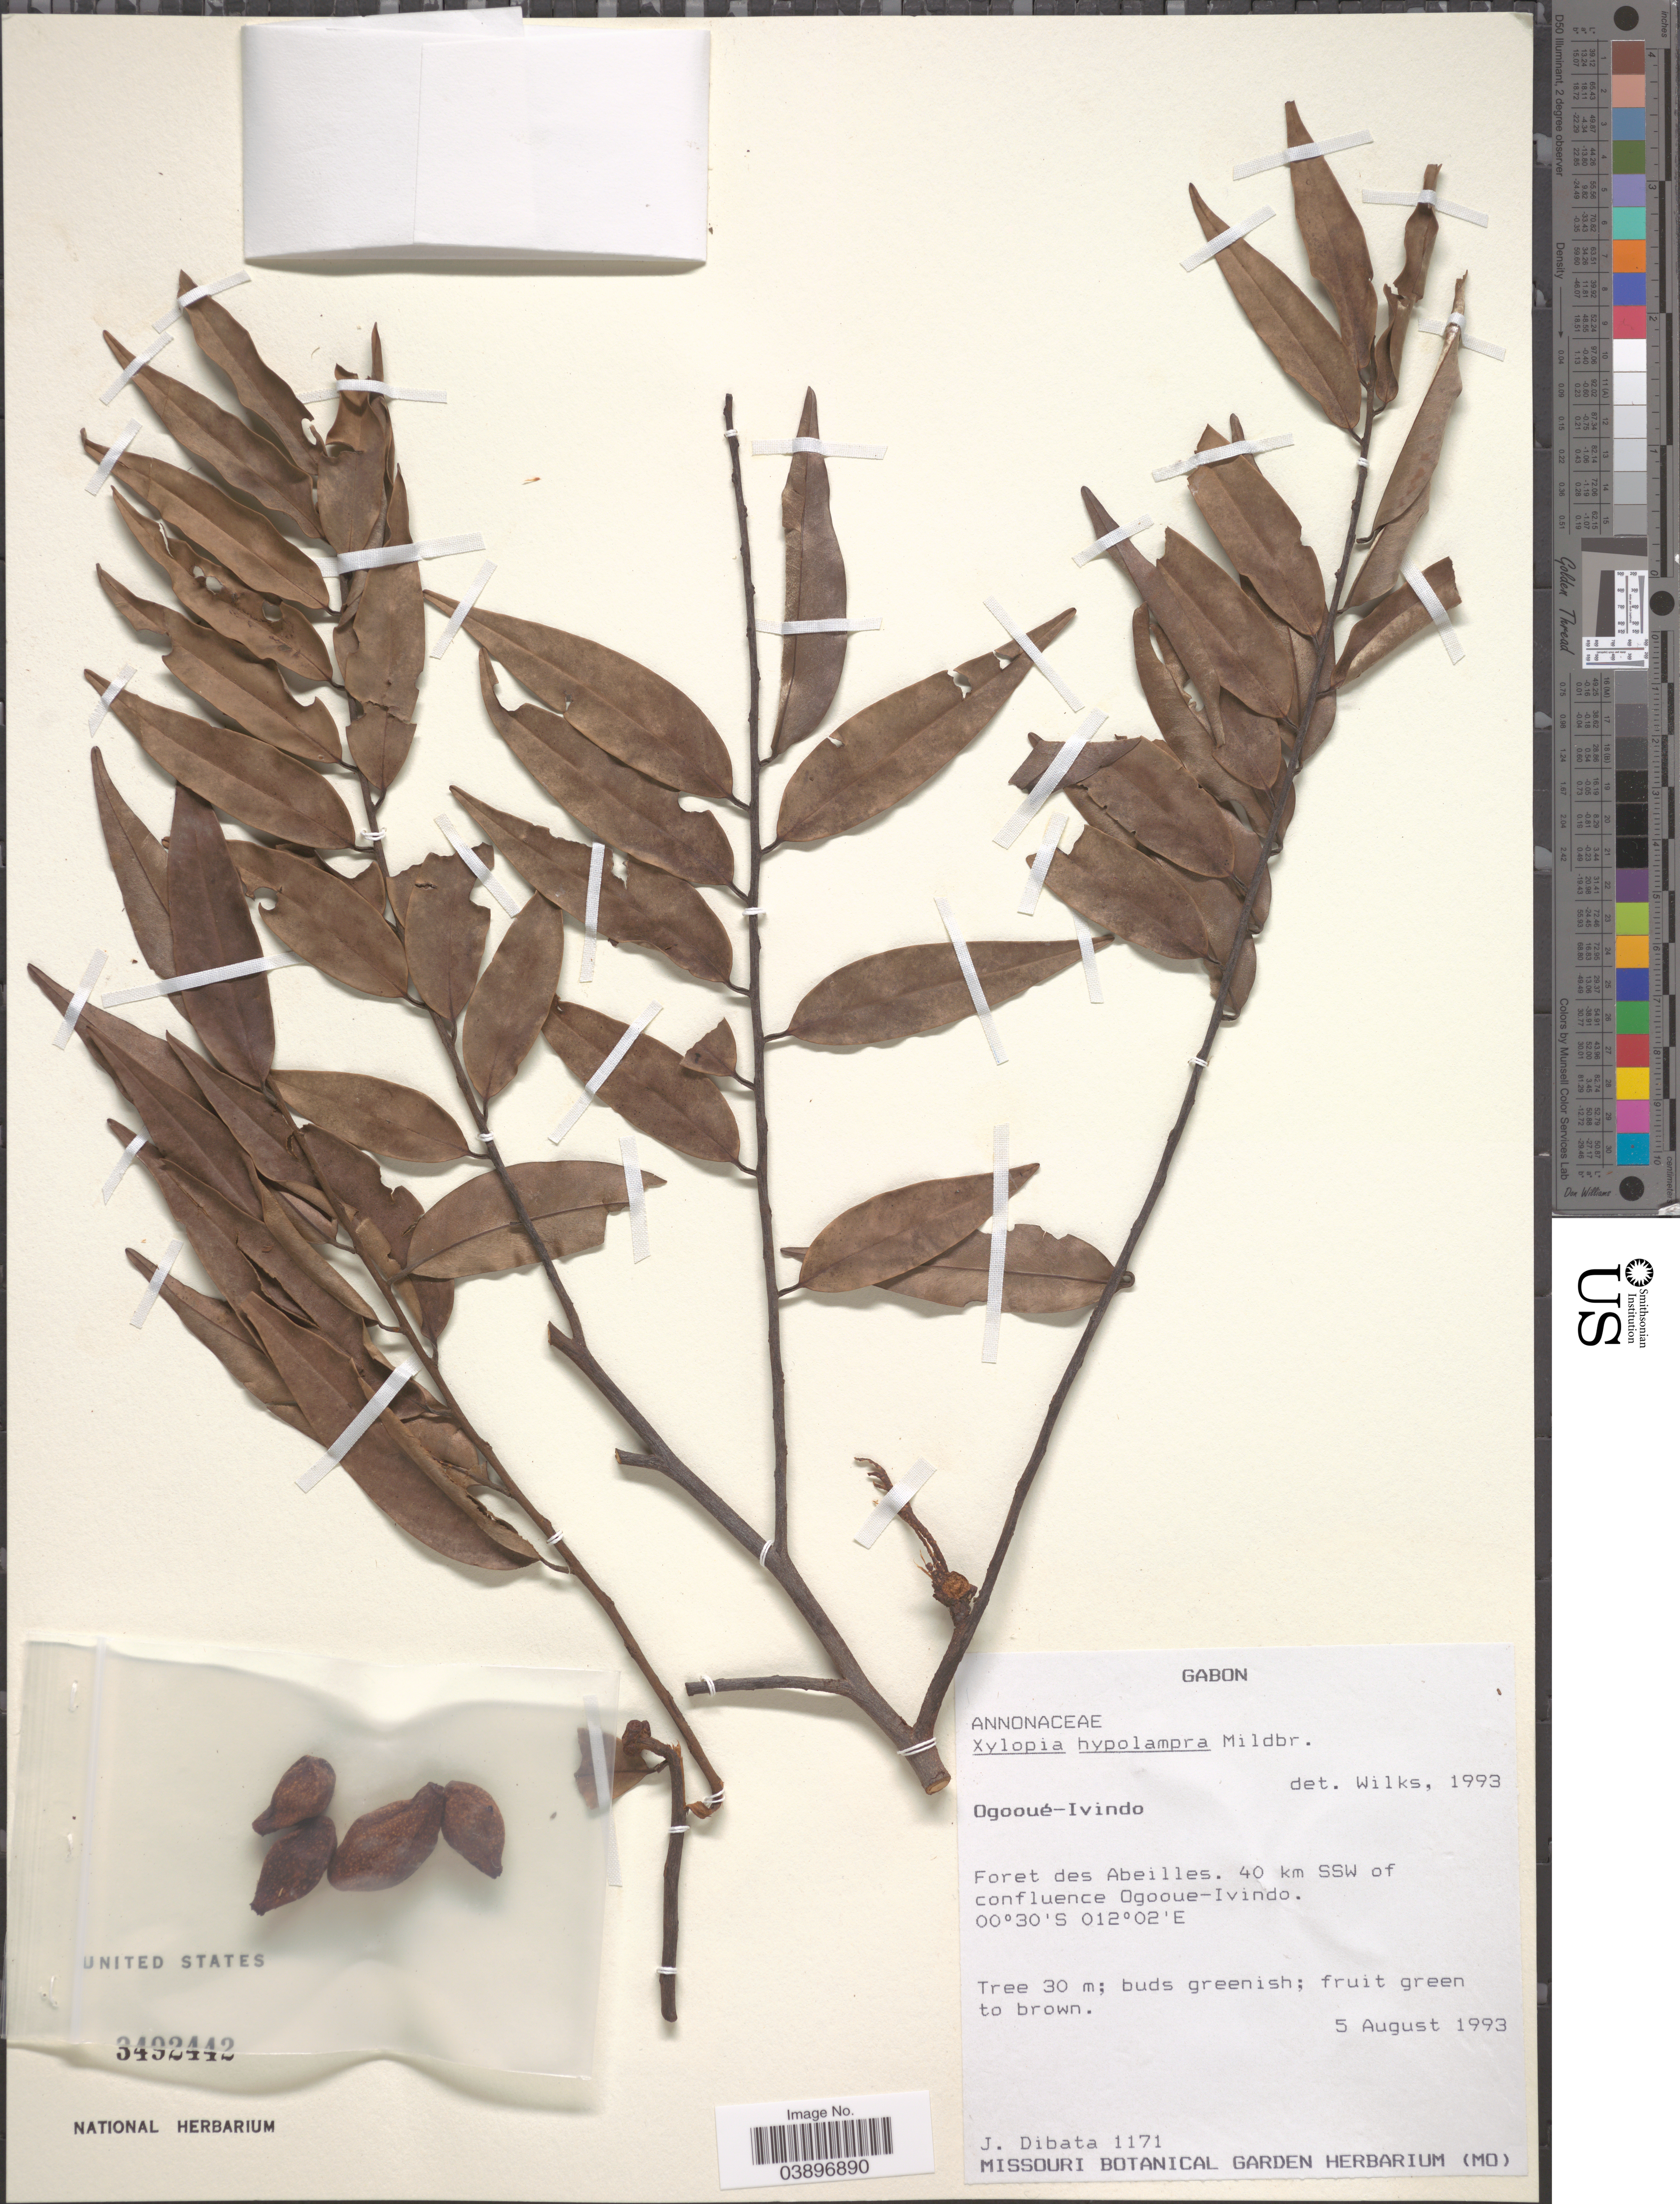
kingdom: Plantae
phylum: Tracheophyta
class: Magnoliopsida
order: Magnoliales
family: Annonaceae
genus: Xylopia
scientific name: Xylopia hypolampra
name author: Mildbr.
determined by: Wilks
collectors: J. Dibata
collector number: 1171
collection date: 1993-08-05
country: Gabon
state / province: Ogooue-Ivindo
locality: Foret des Abeilles. 40 km SSW of confluence Ogooue-Ivindo.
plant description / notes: Fruit temporarily removed for CT-scanning.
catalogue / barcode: US 3492442